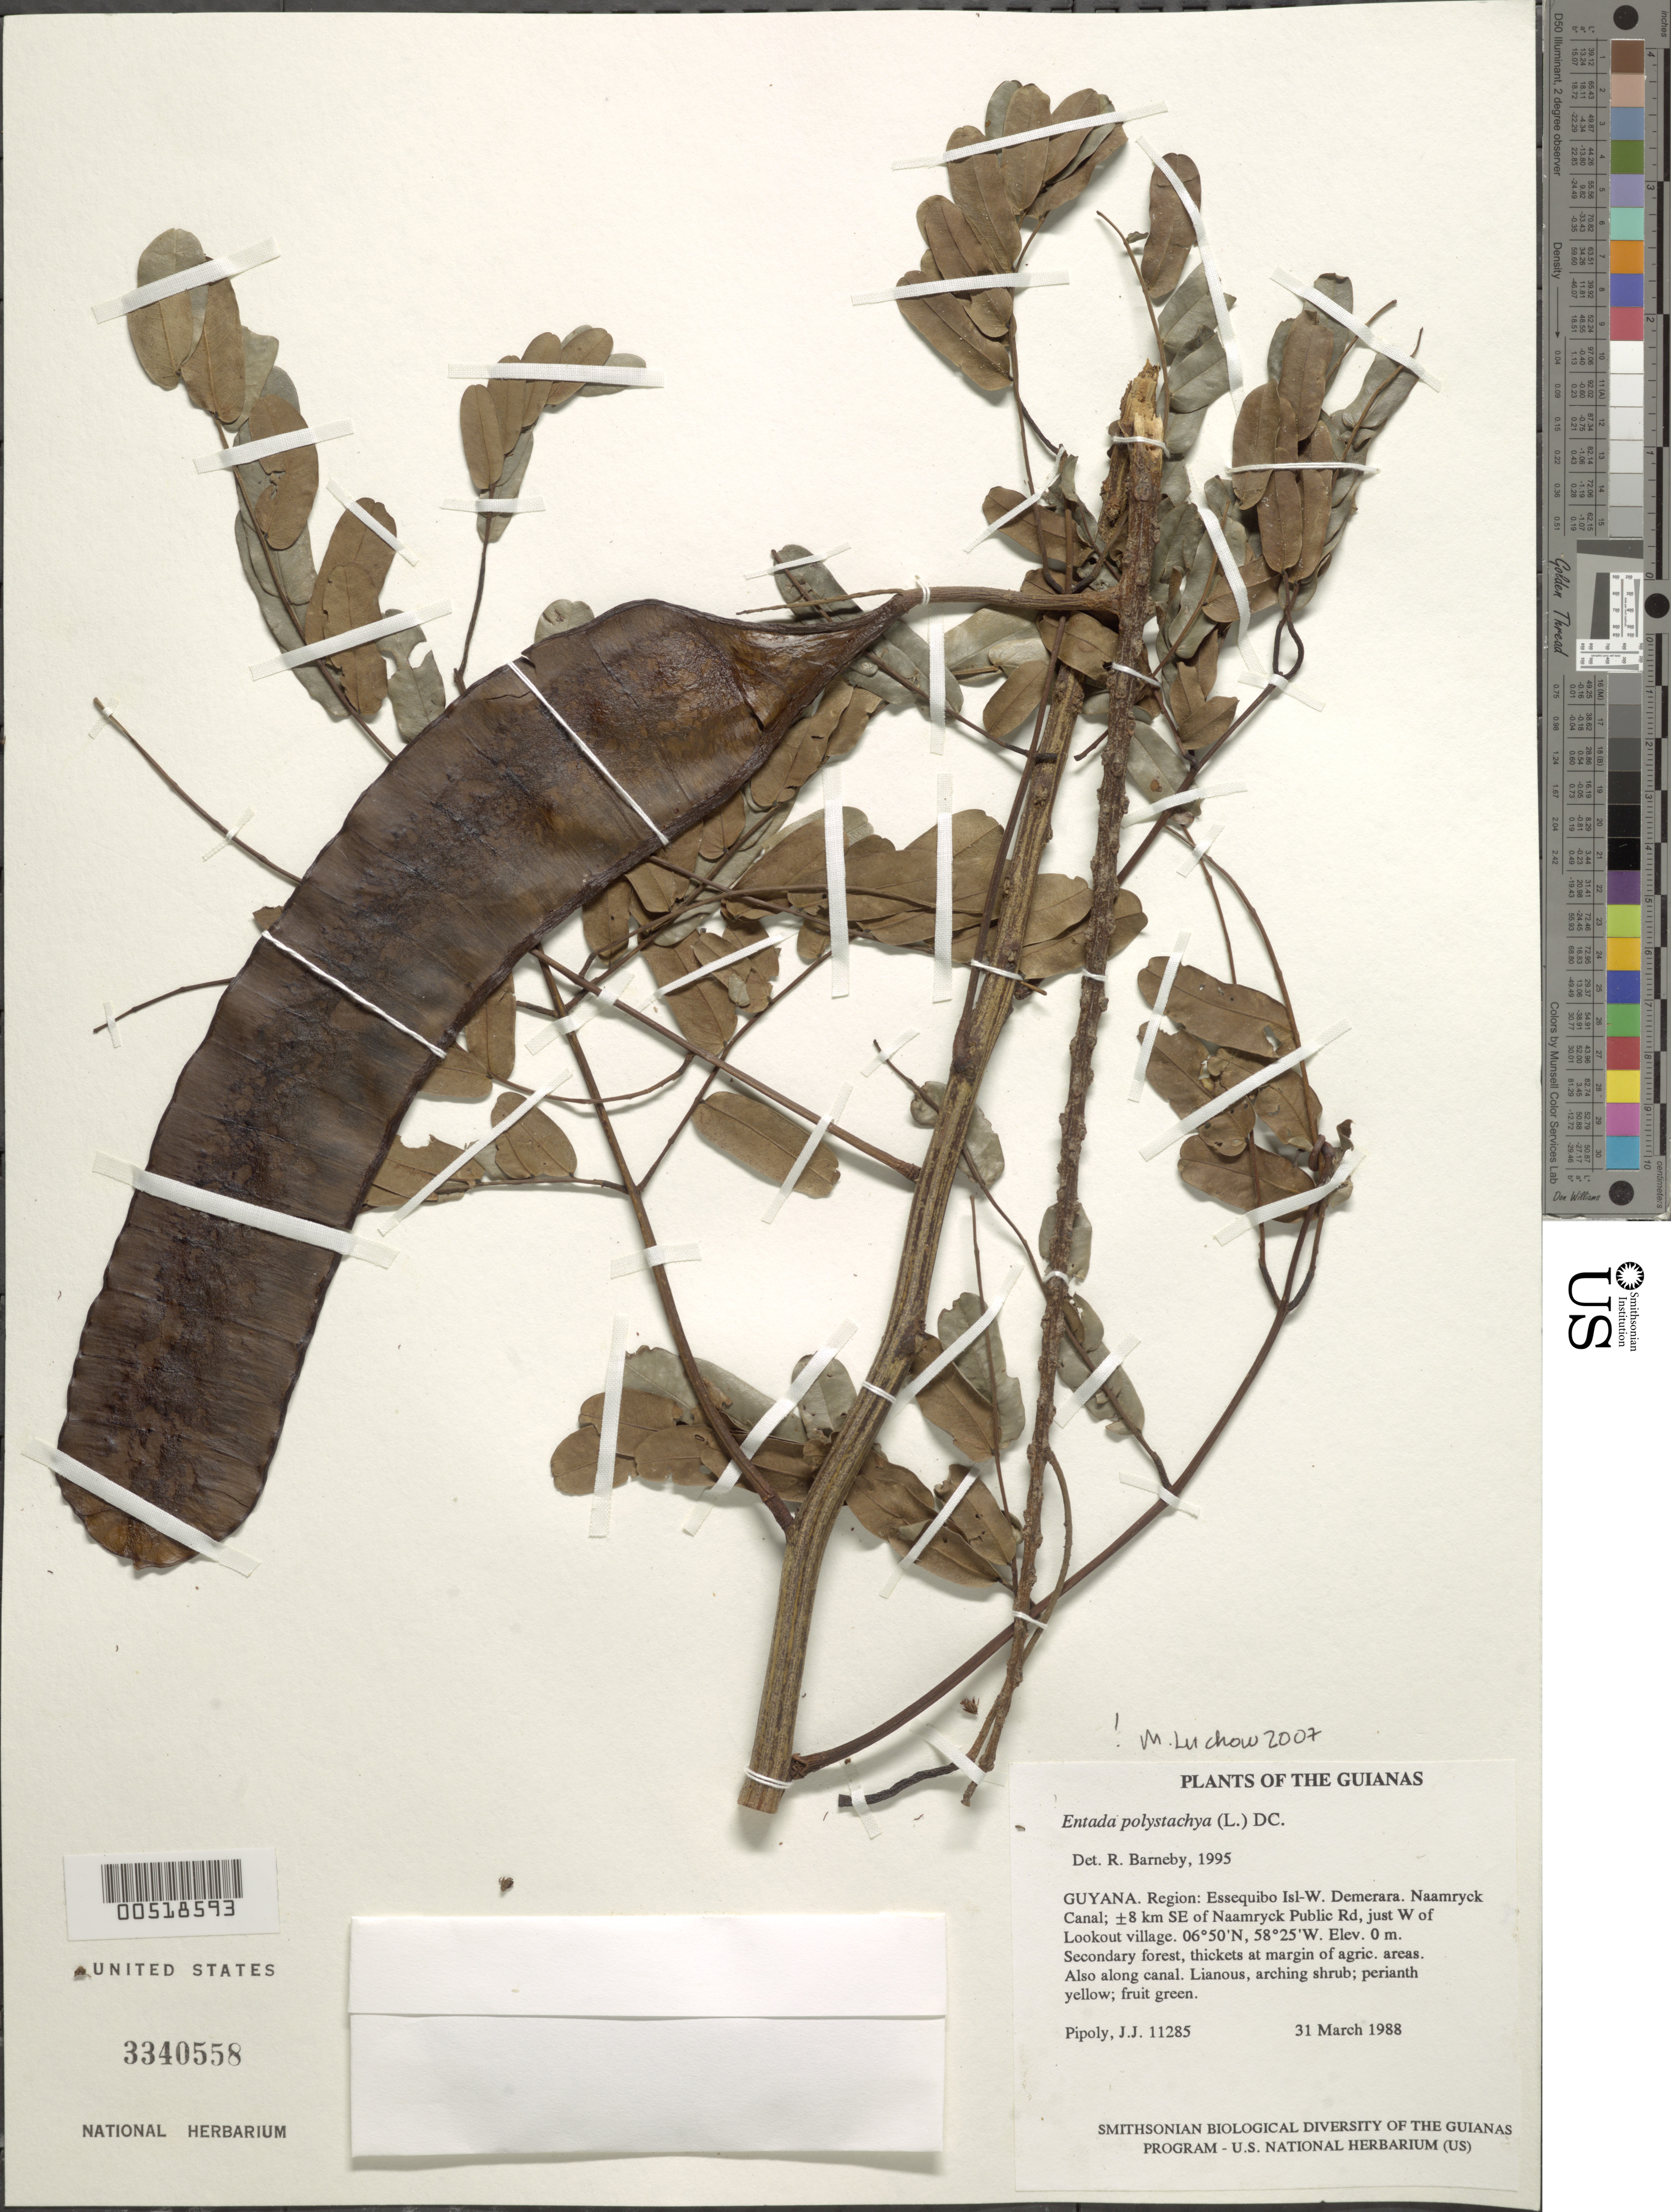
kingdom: Plantae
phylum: Tracheophyta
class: Magnoliopsida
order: Fabales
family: Fabaceae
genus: Entada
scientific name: Entada polystachya var. polystachya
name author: (L.) DC.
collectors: J. J. Pipoly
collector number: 11285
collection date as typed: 31 March 1987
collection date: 1987-03-31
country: Guyana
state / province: Essequibo Isl-W. Demerara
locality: Naamryck Canal; ±8 km SE of Naamryck Public Rd, just W of Lookout village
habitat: Secondary forest, thickets at margin of agric. areas. Also along canal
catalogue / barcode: US 3320558